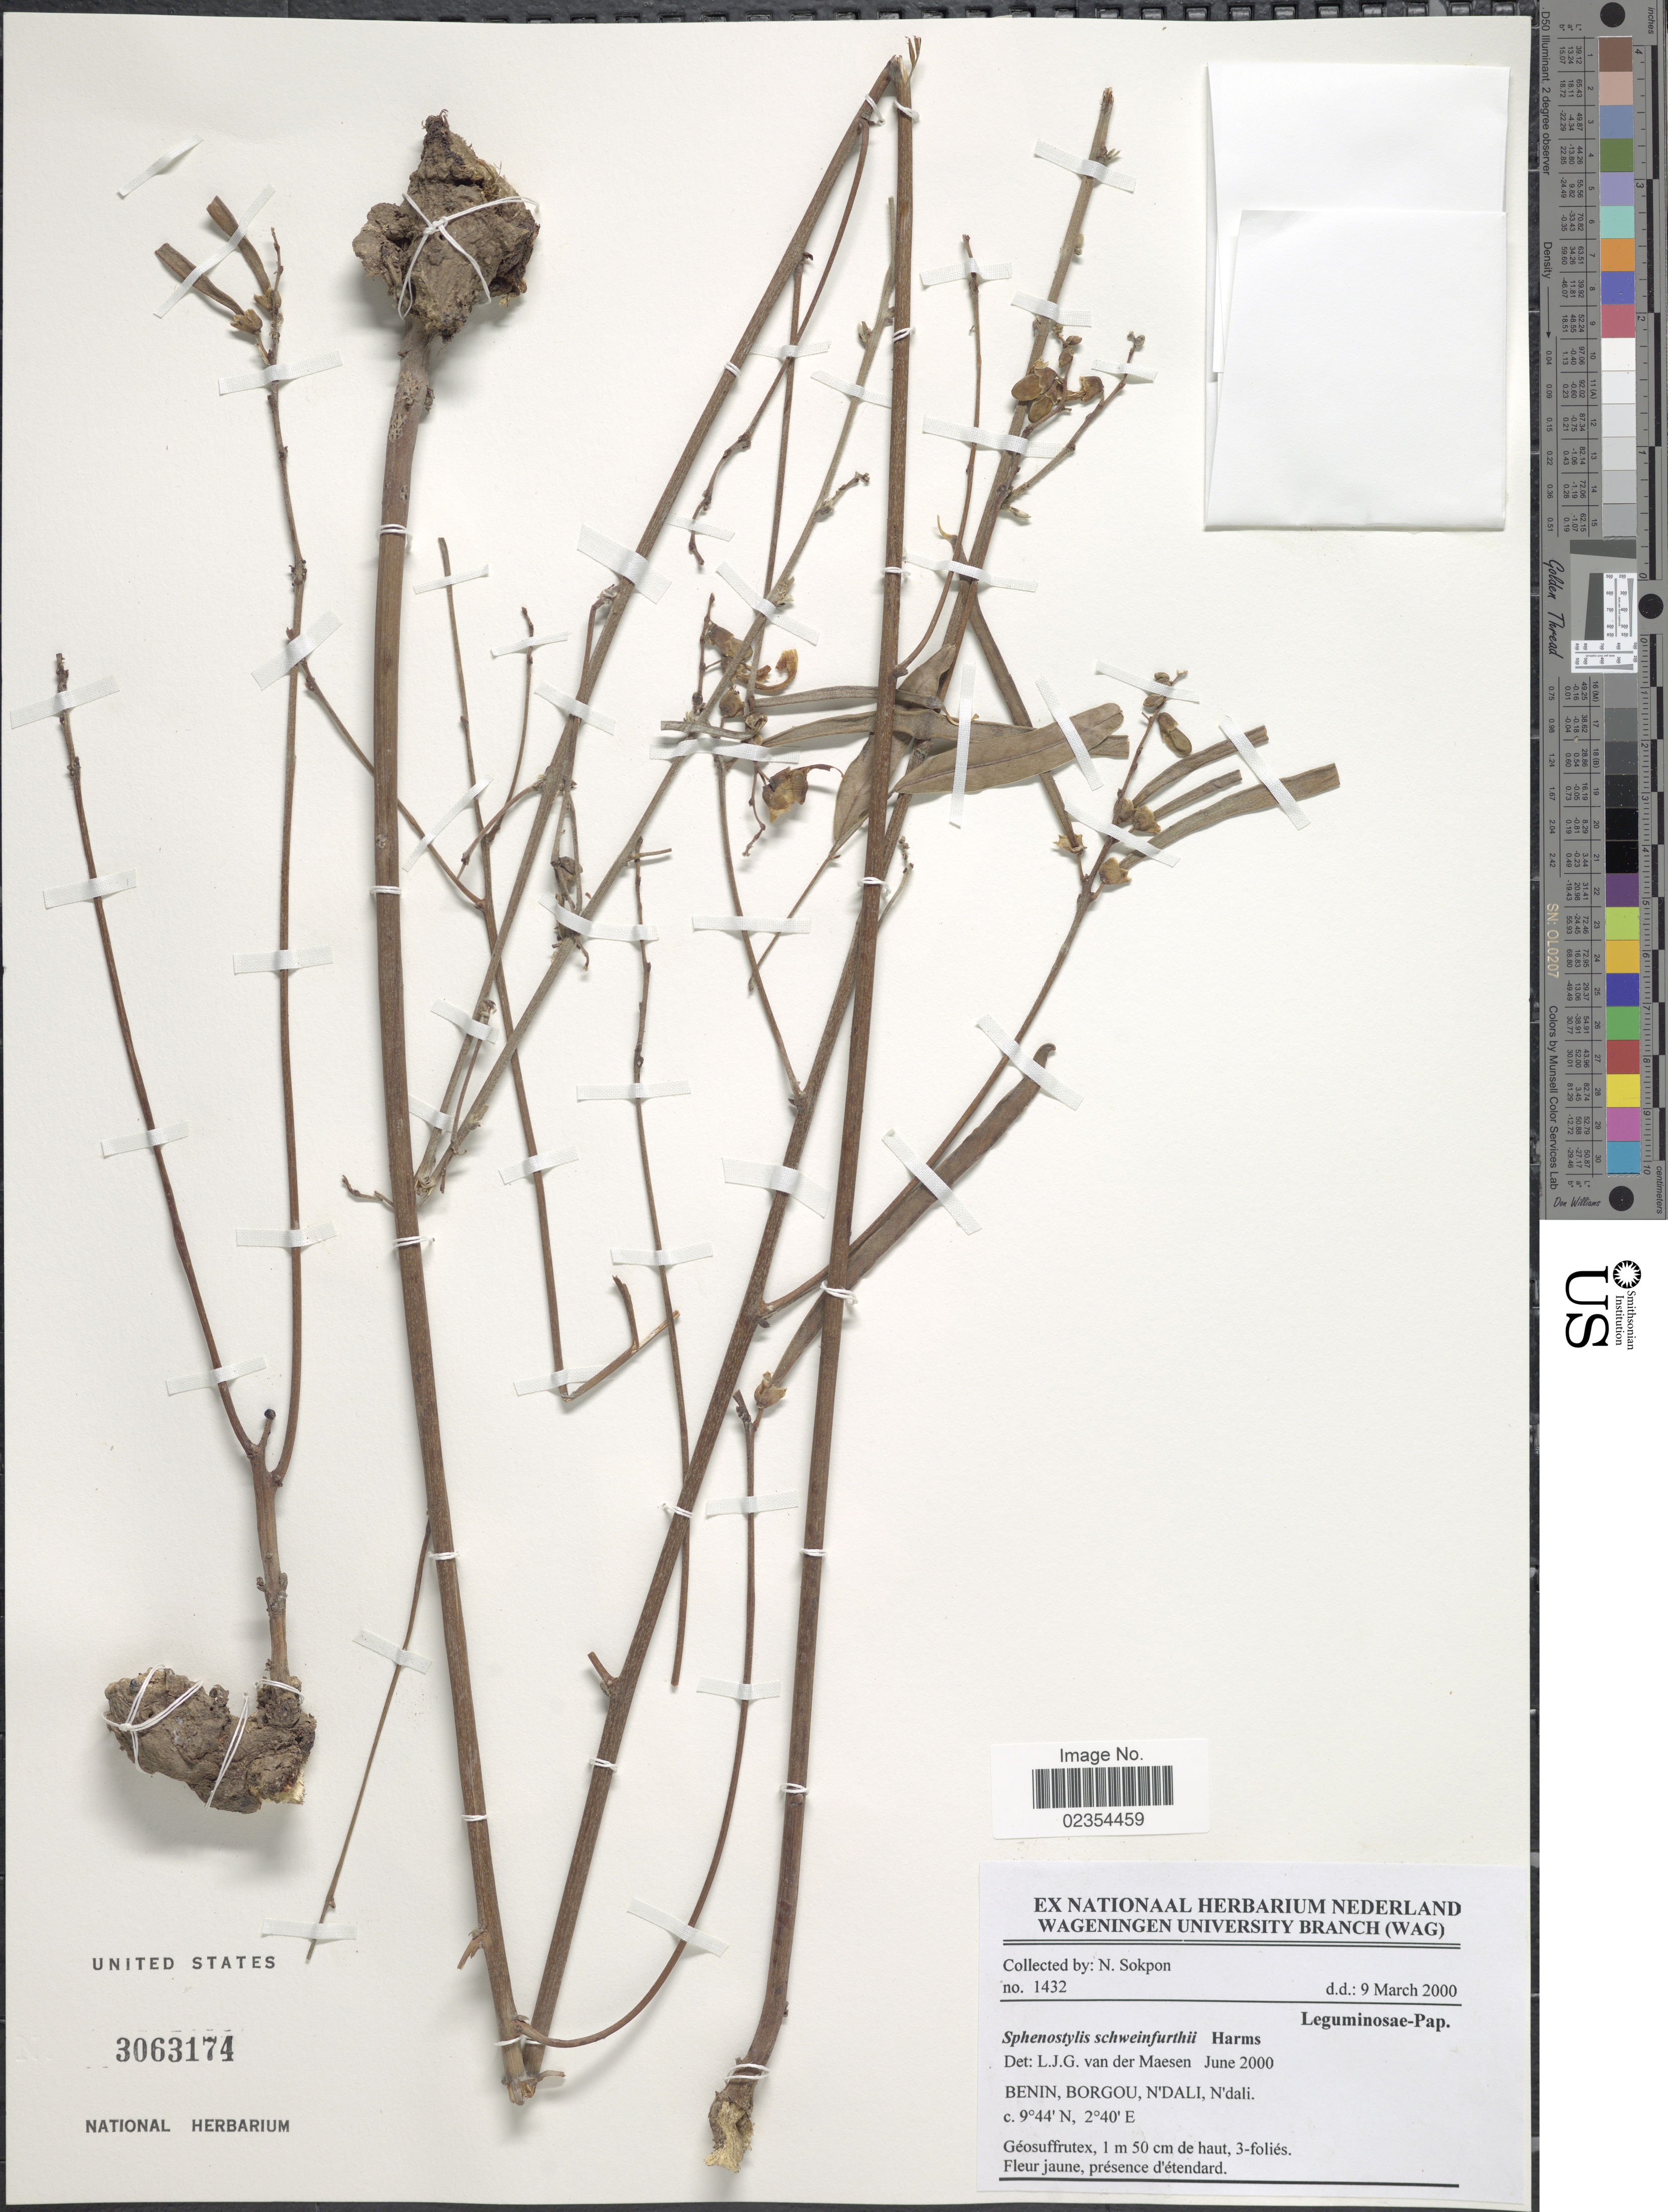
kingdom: Plantae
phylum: Tracheophyta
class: Magnoliopsida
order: Fabales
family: Fabaceae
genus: Sphenostylis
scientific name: Sphenostylis schweinfurthii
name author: Harms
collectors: N. Sokpon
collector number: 1432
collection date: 2000-03-09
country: Benin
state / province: Borgou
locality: N'Dali.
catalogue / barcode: US 3063174